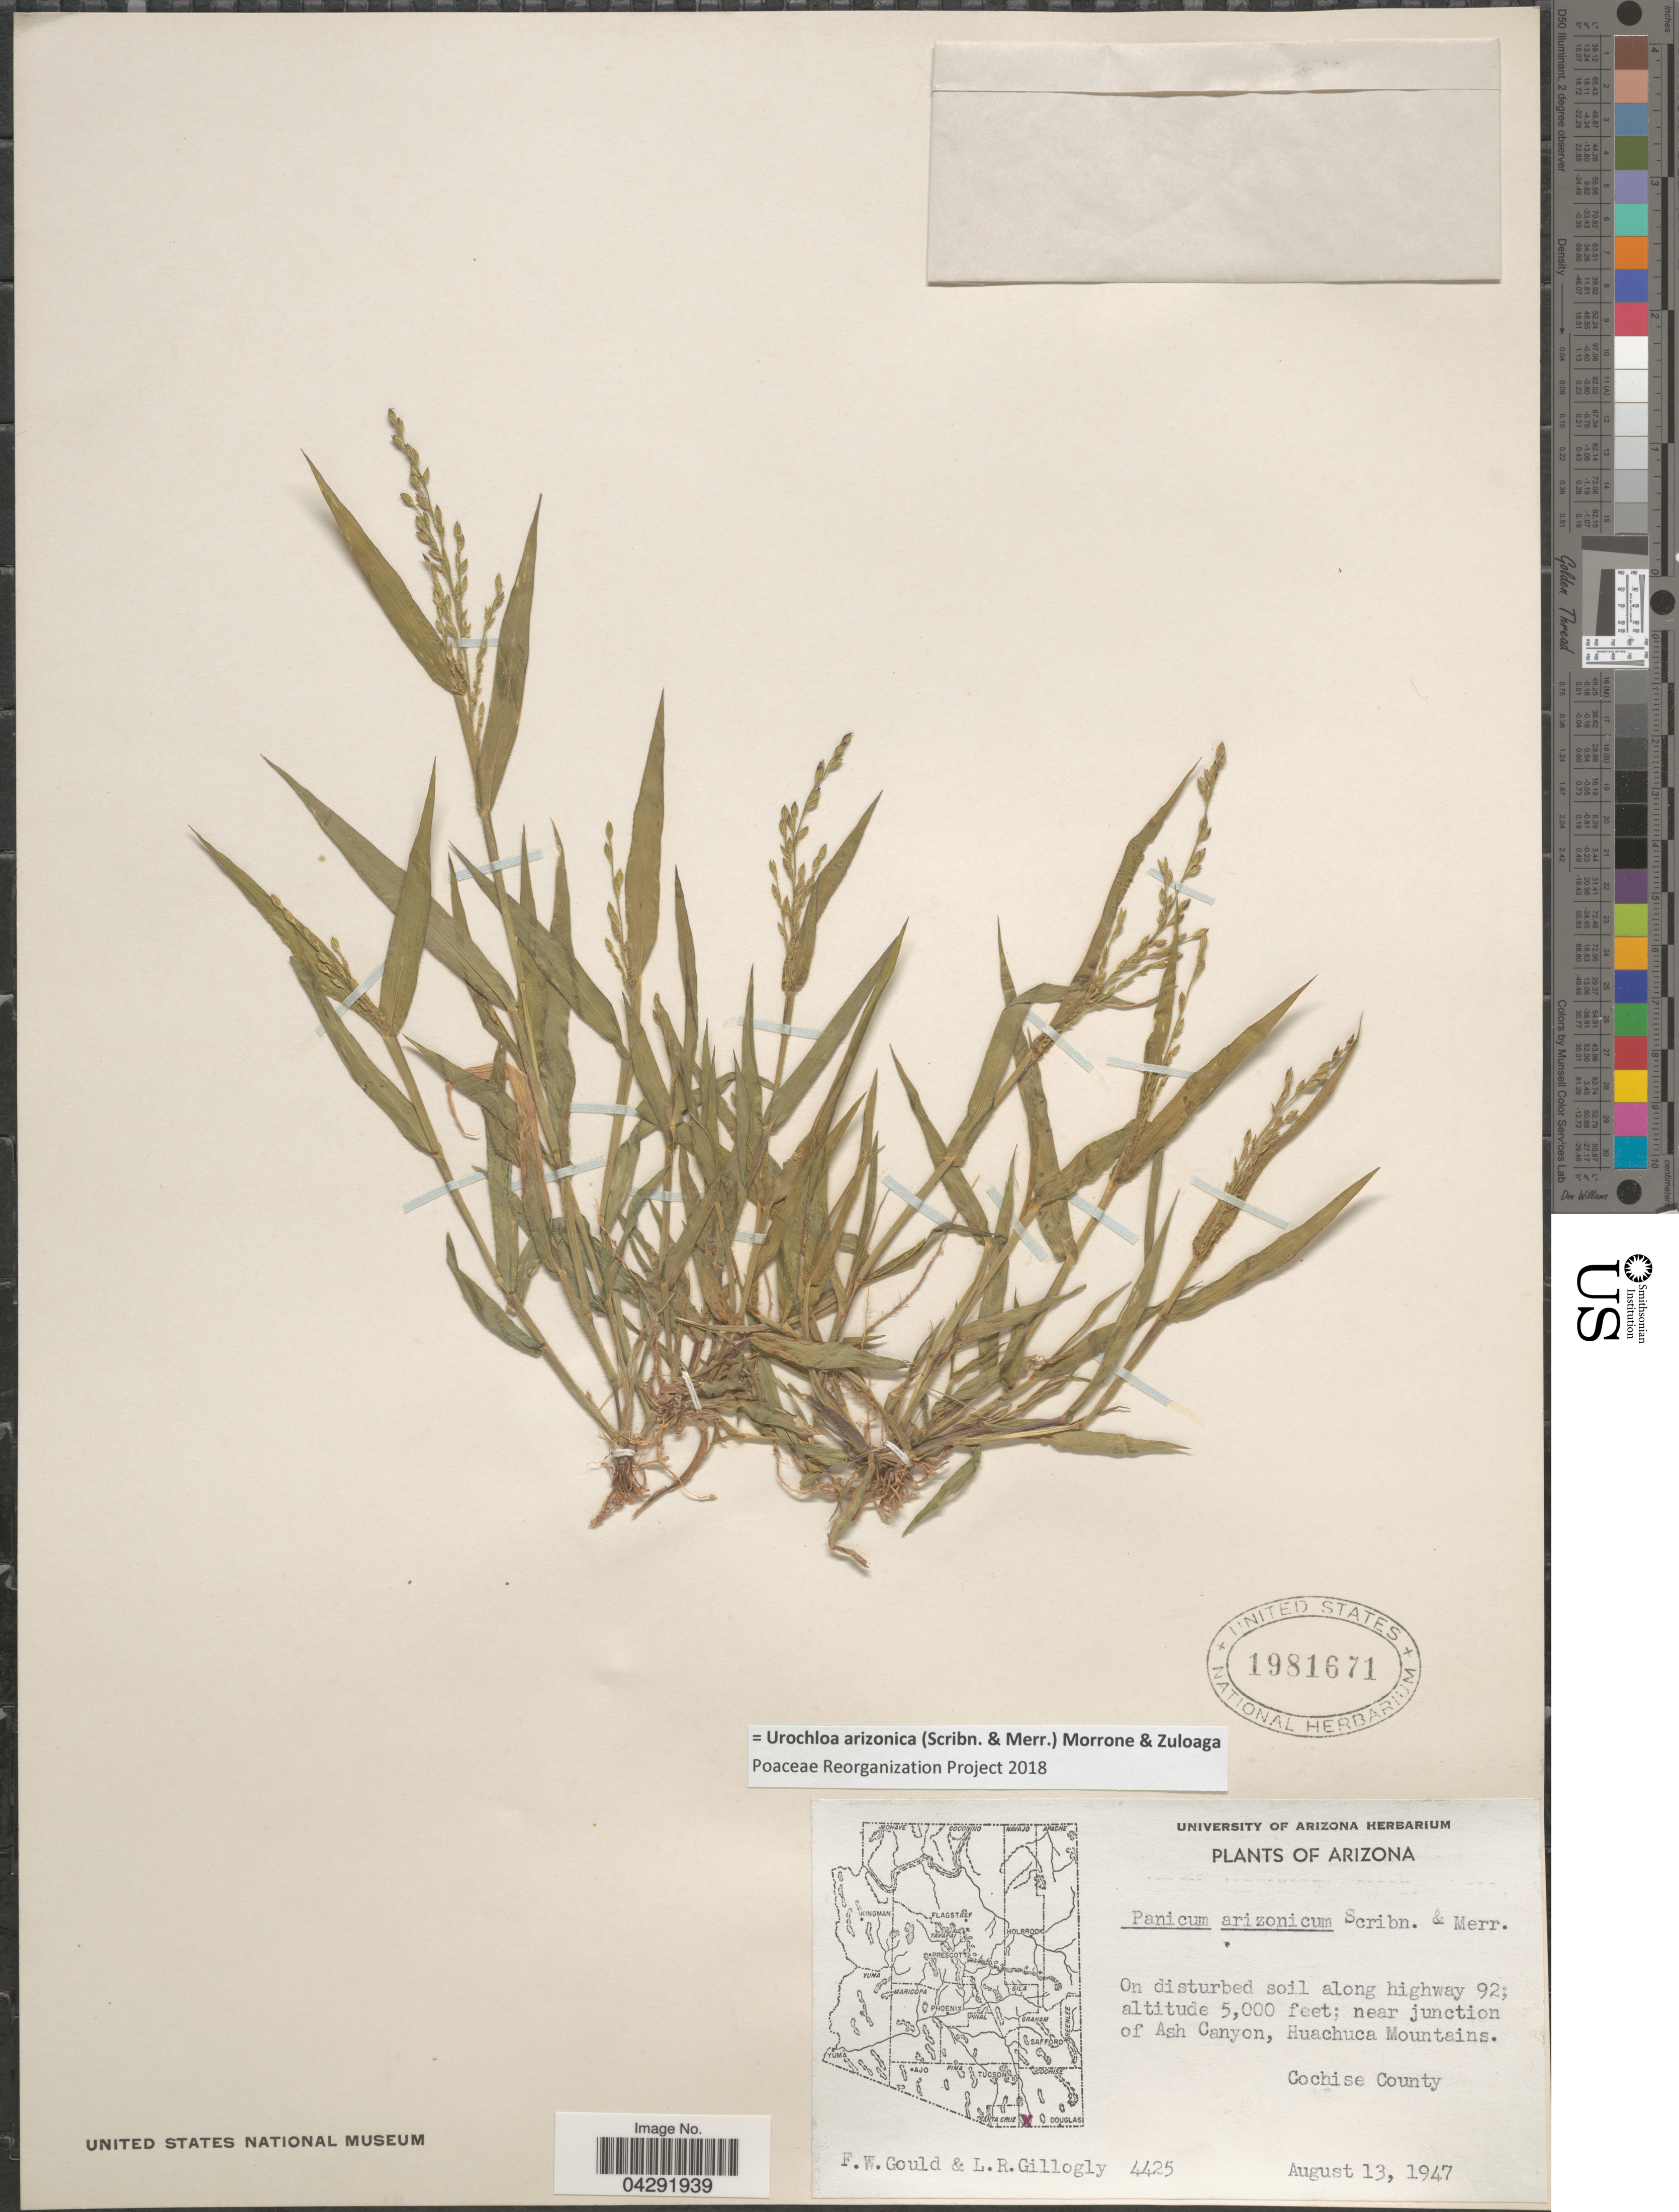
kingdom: Plantae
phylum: Tracheophyta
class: Liliopsida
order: Poales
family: Poaceae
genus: Urochloa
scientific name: Urochloa arizonica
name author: (Scribn. & Merr.) Morrone & Zuloaga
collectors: F. W. Gould & L. Gillogly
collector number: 4425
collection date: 1947-08-13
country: United States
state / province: Arizona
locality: On disturbed soil along highway 92; near junction of Ash Canyon, Huachuca Mountains. Cochise County.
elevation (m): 1524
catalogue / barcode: US 1981671